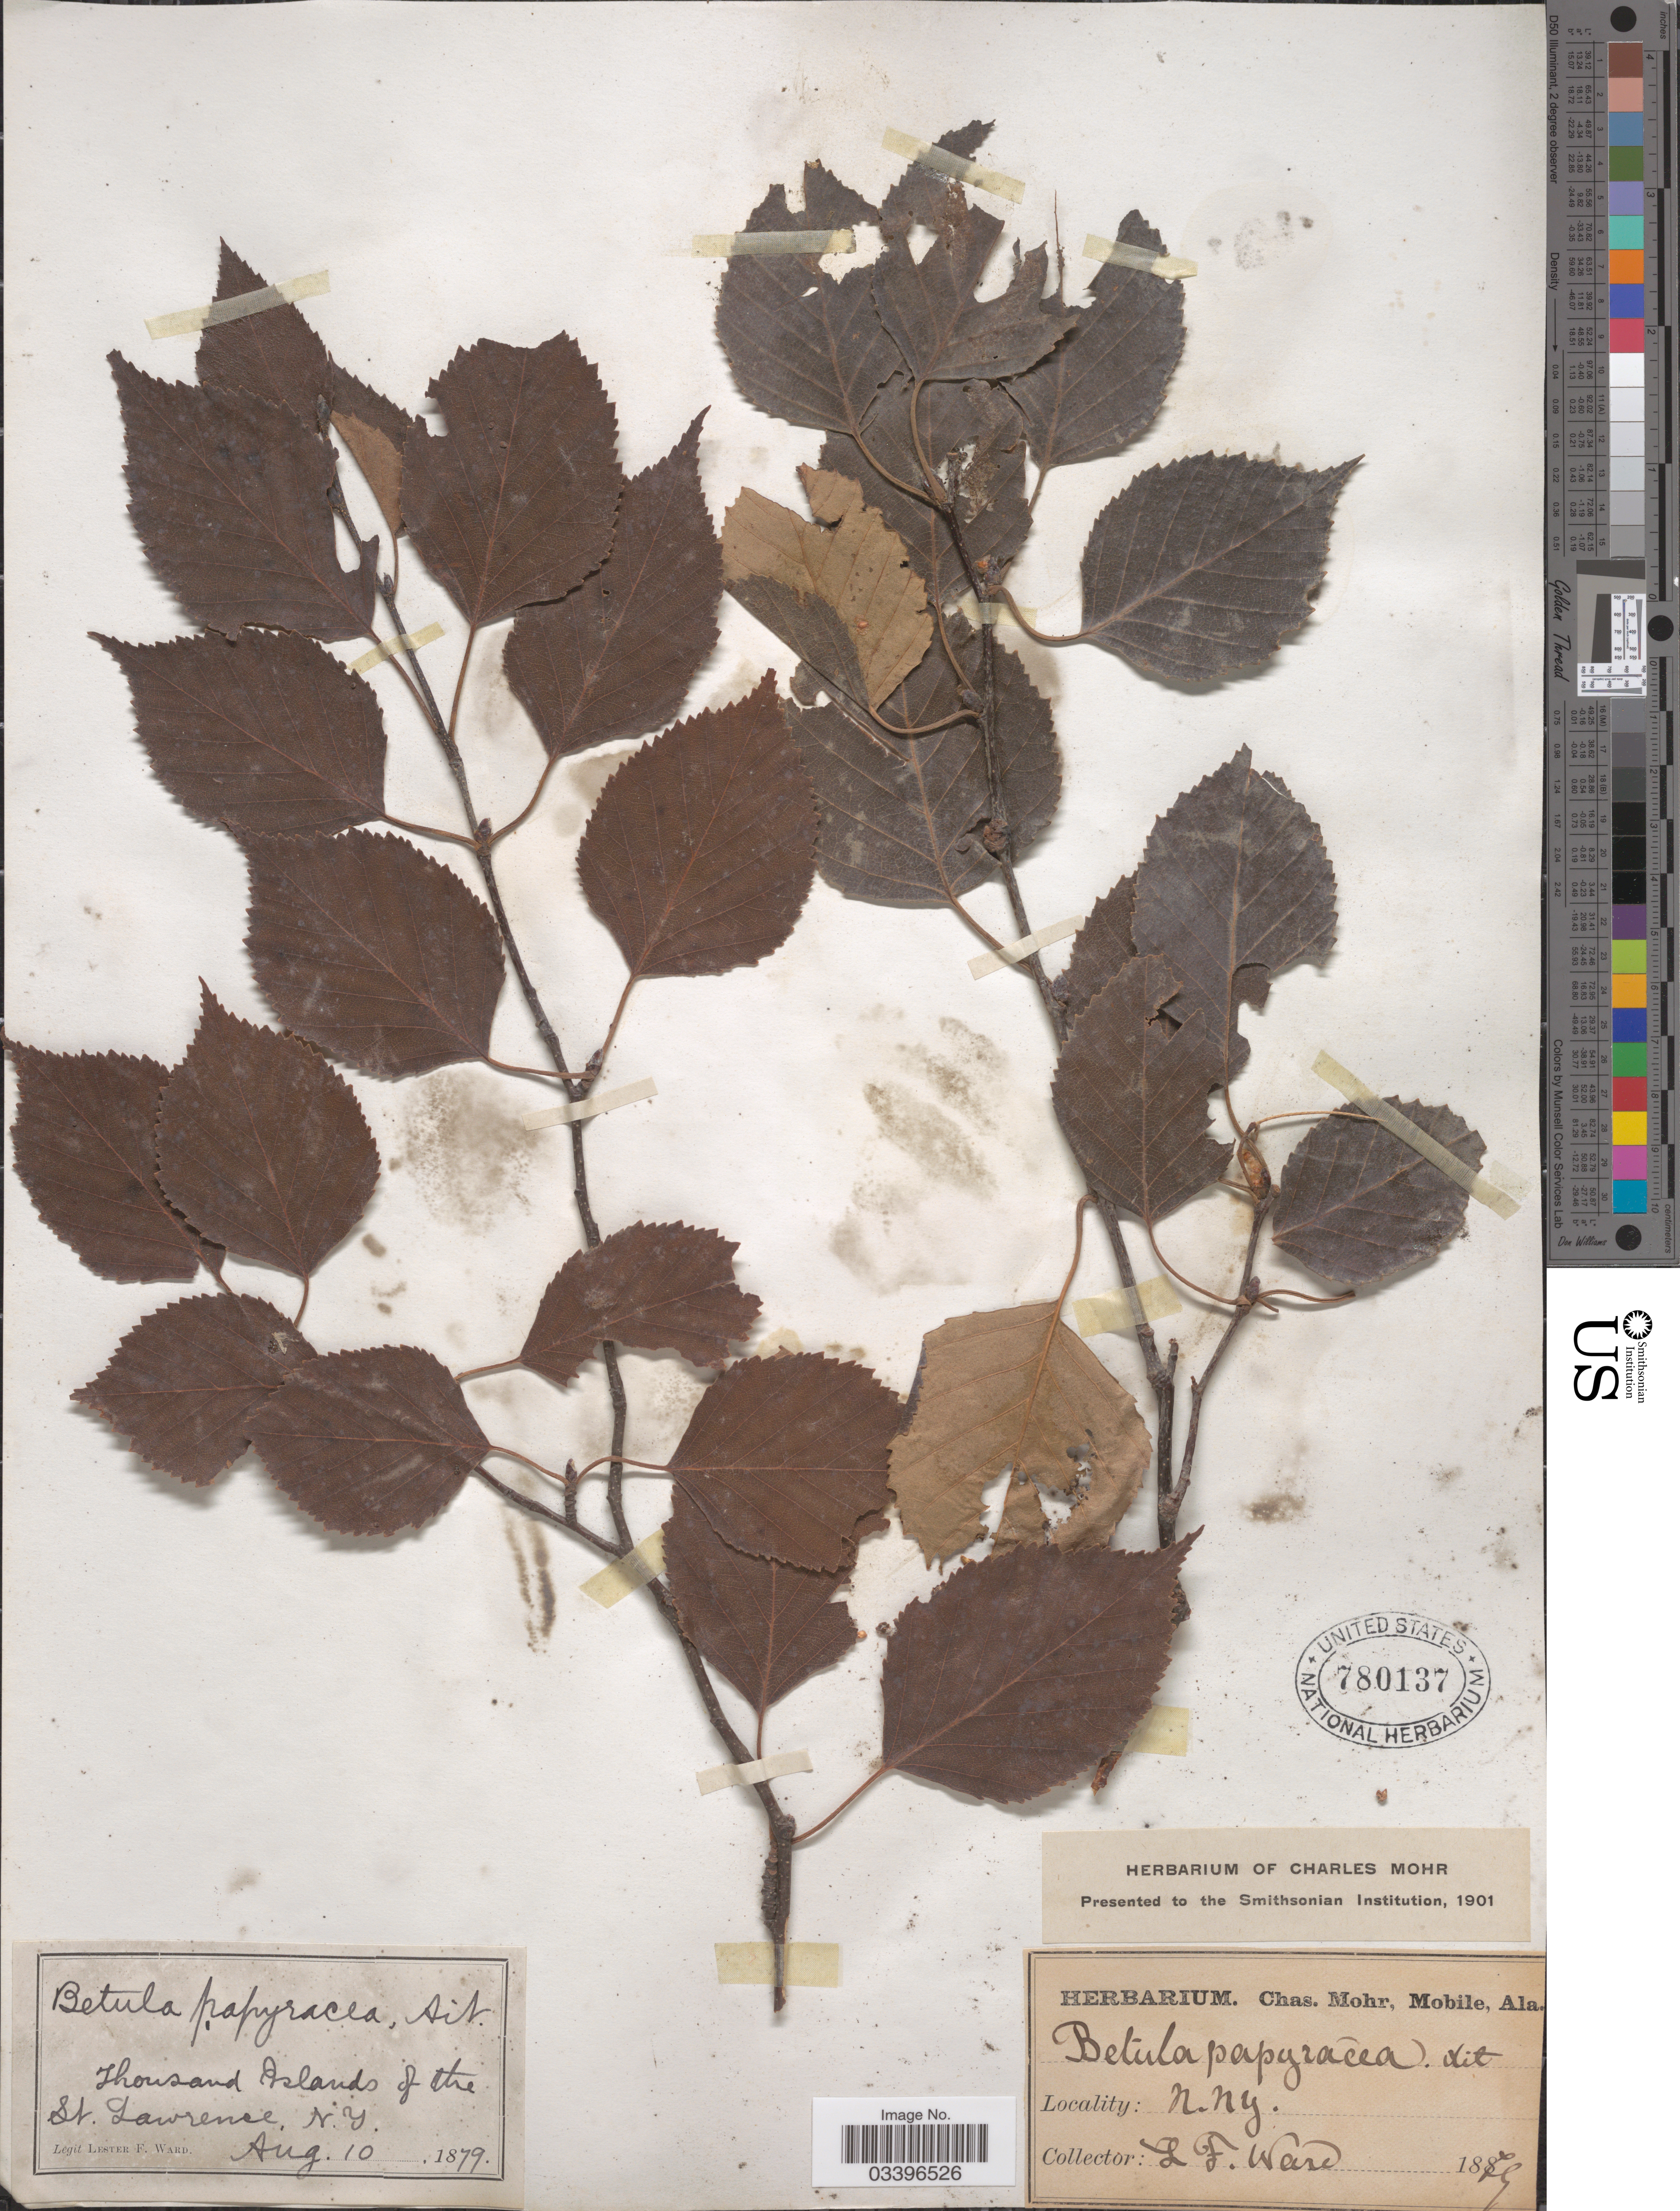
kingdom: Plantae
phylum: Tracheophyta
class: Magnoliopsida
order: Fagales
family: Betulaceae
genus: Betula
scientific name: Betula papyrifera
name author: Marshall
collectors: L. F. Ward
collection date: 1879-08-10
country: United States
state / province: New York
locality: Thousand Islands of the St. Lawrence. N. NY.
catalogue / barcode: US 780137